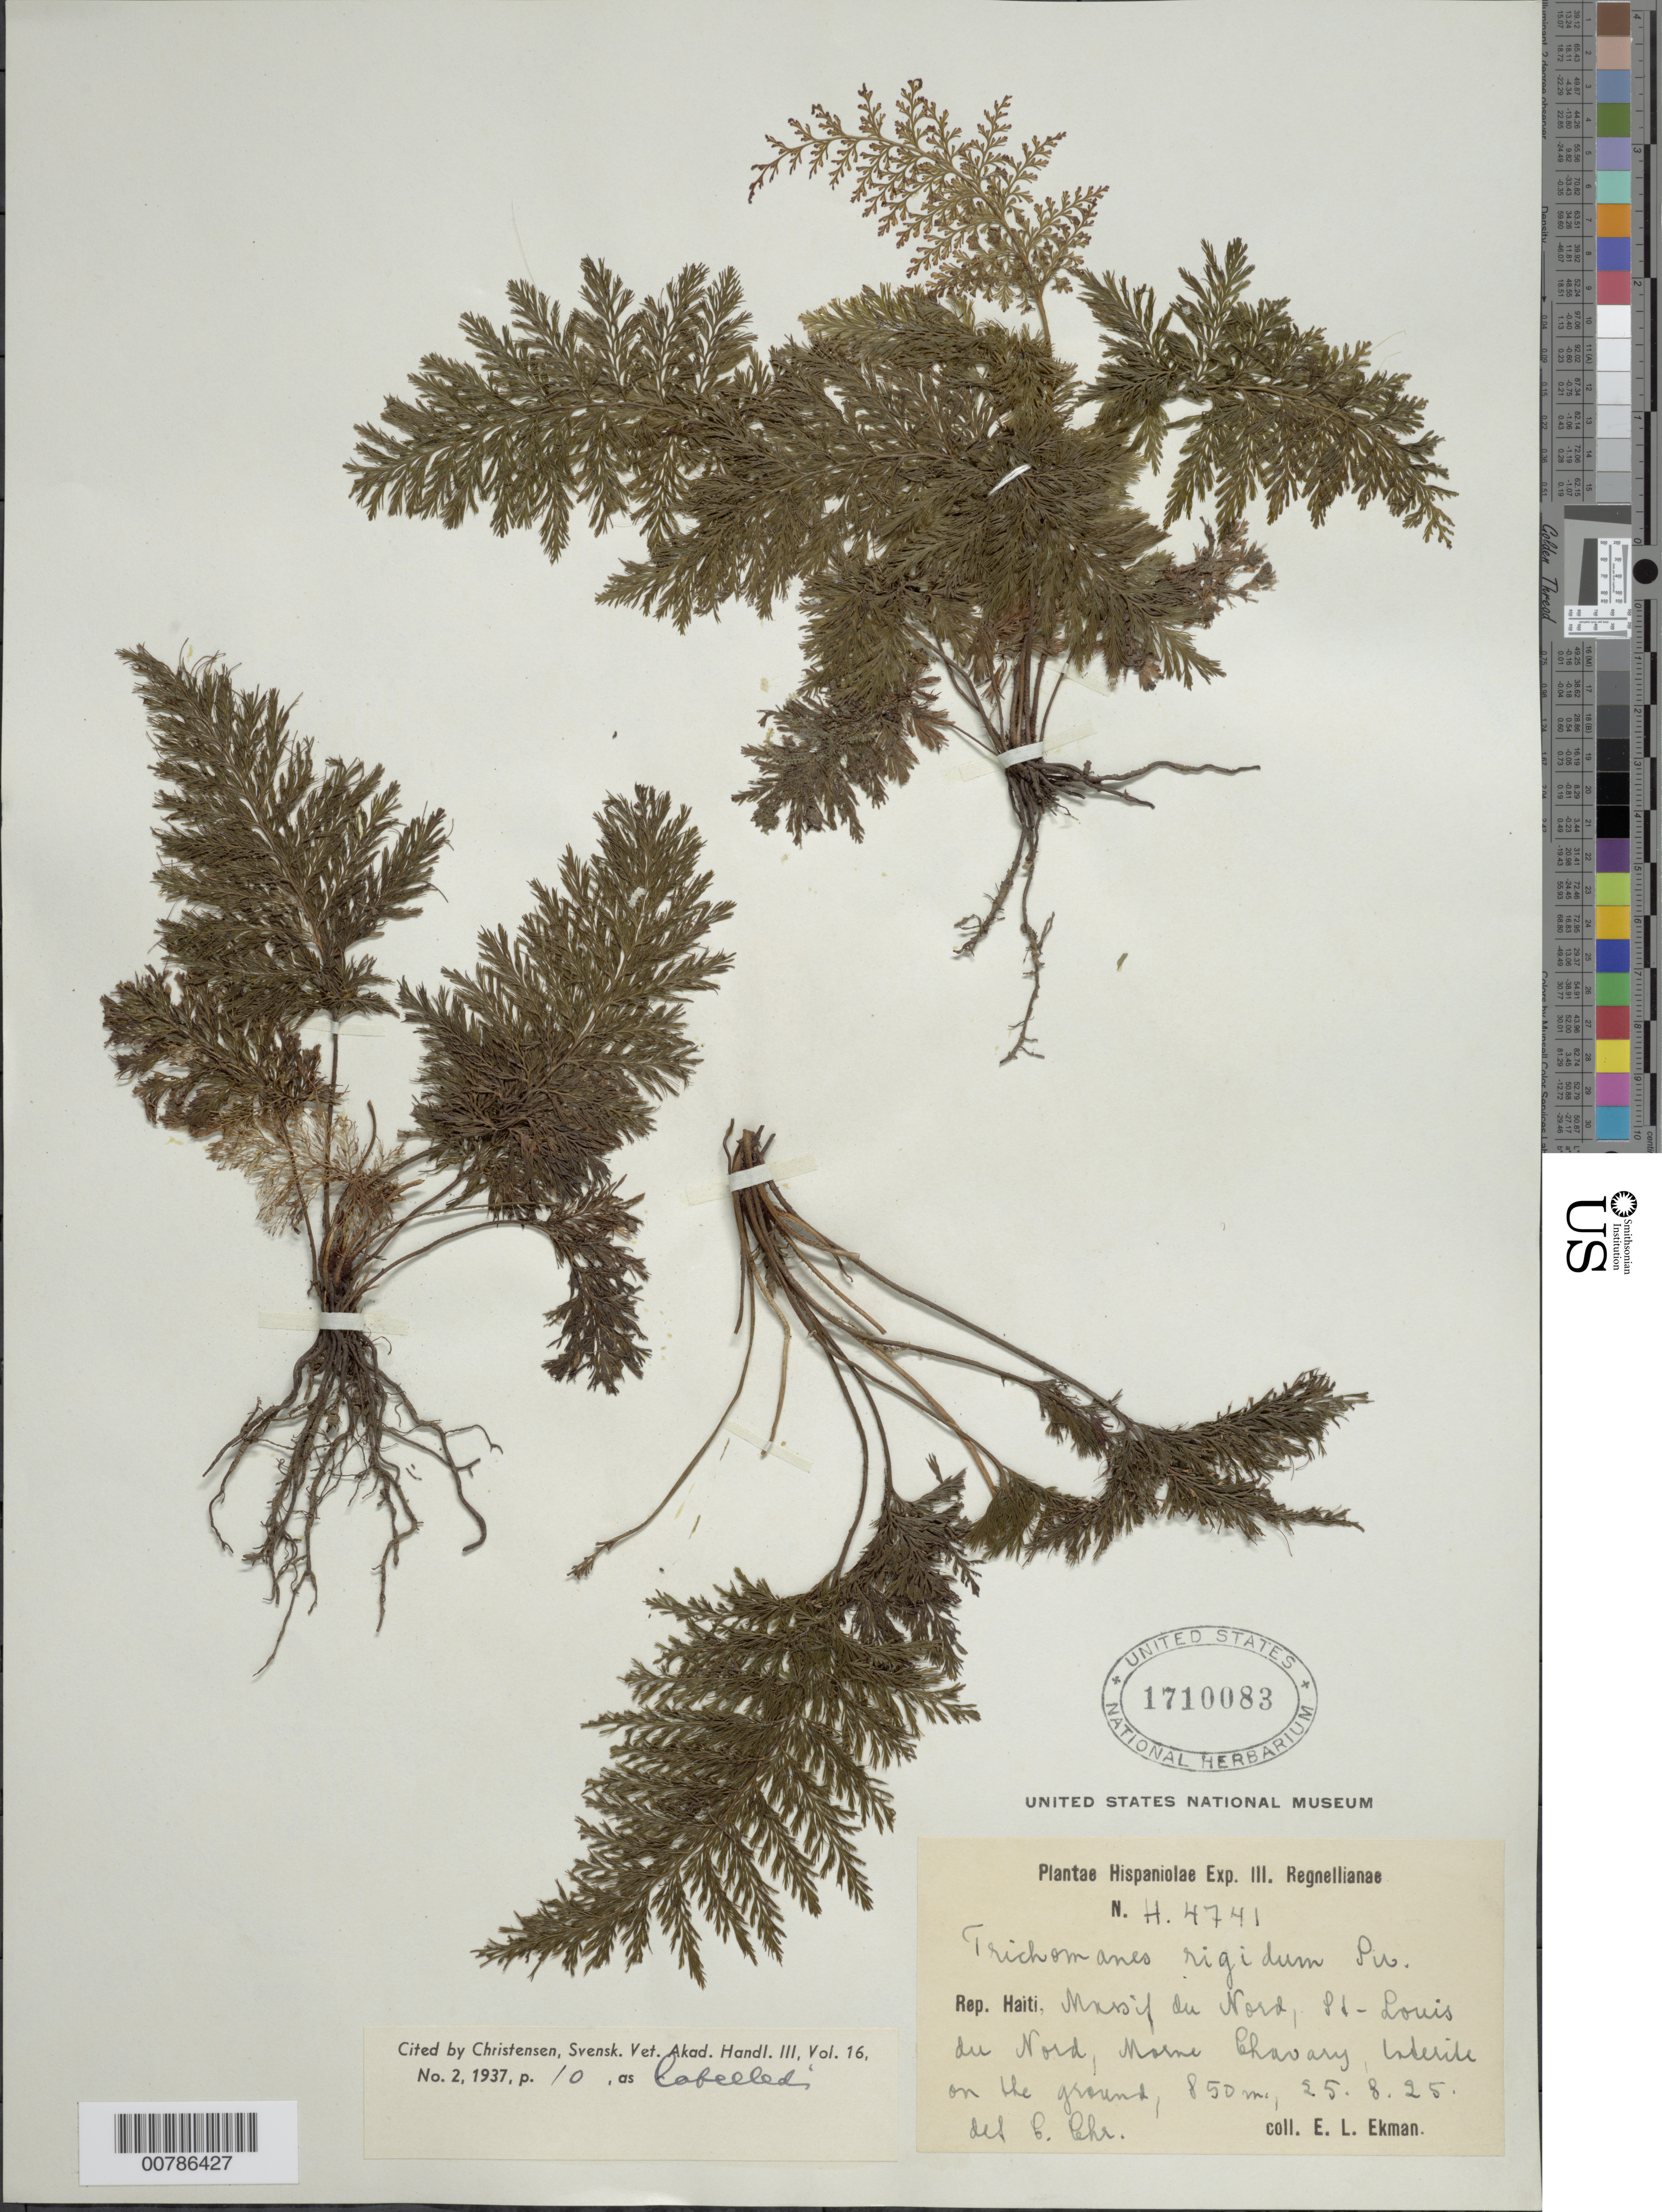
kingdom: Plantae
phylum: Tracheophyta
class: Polypodiopsida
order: Hymenophyllales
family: Hymenophyllaceae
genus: Abrodictyum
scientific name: Abrodictyum rigidum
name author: (Sw.) Ebihara & Dubuisson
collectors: E. L. Ekman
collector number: H 4741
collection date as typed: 25 Aug 1925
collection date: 1925-08-25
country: Haiti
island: Hispaniola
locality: Massif du Nord, St. Louis du Nord, Morne Chavary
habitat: Laterite, on the ground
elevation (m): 850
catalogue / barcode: US 1710083